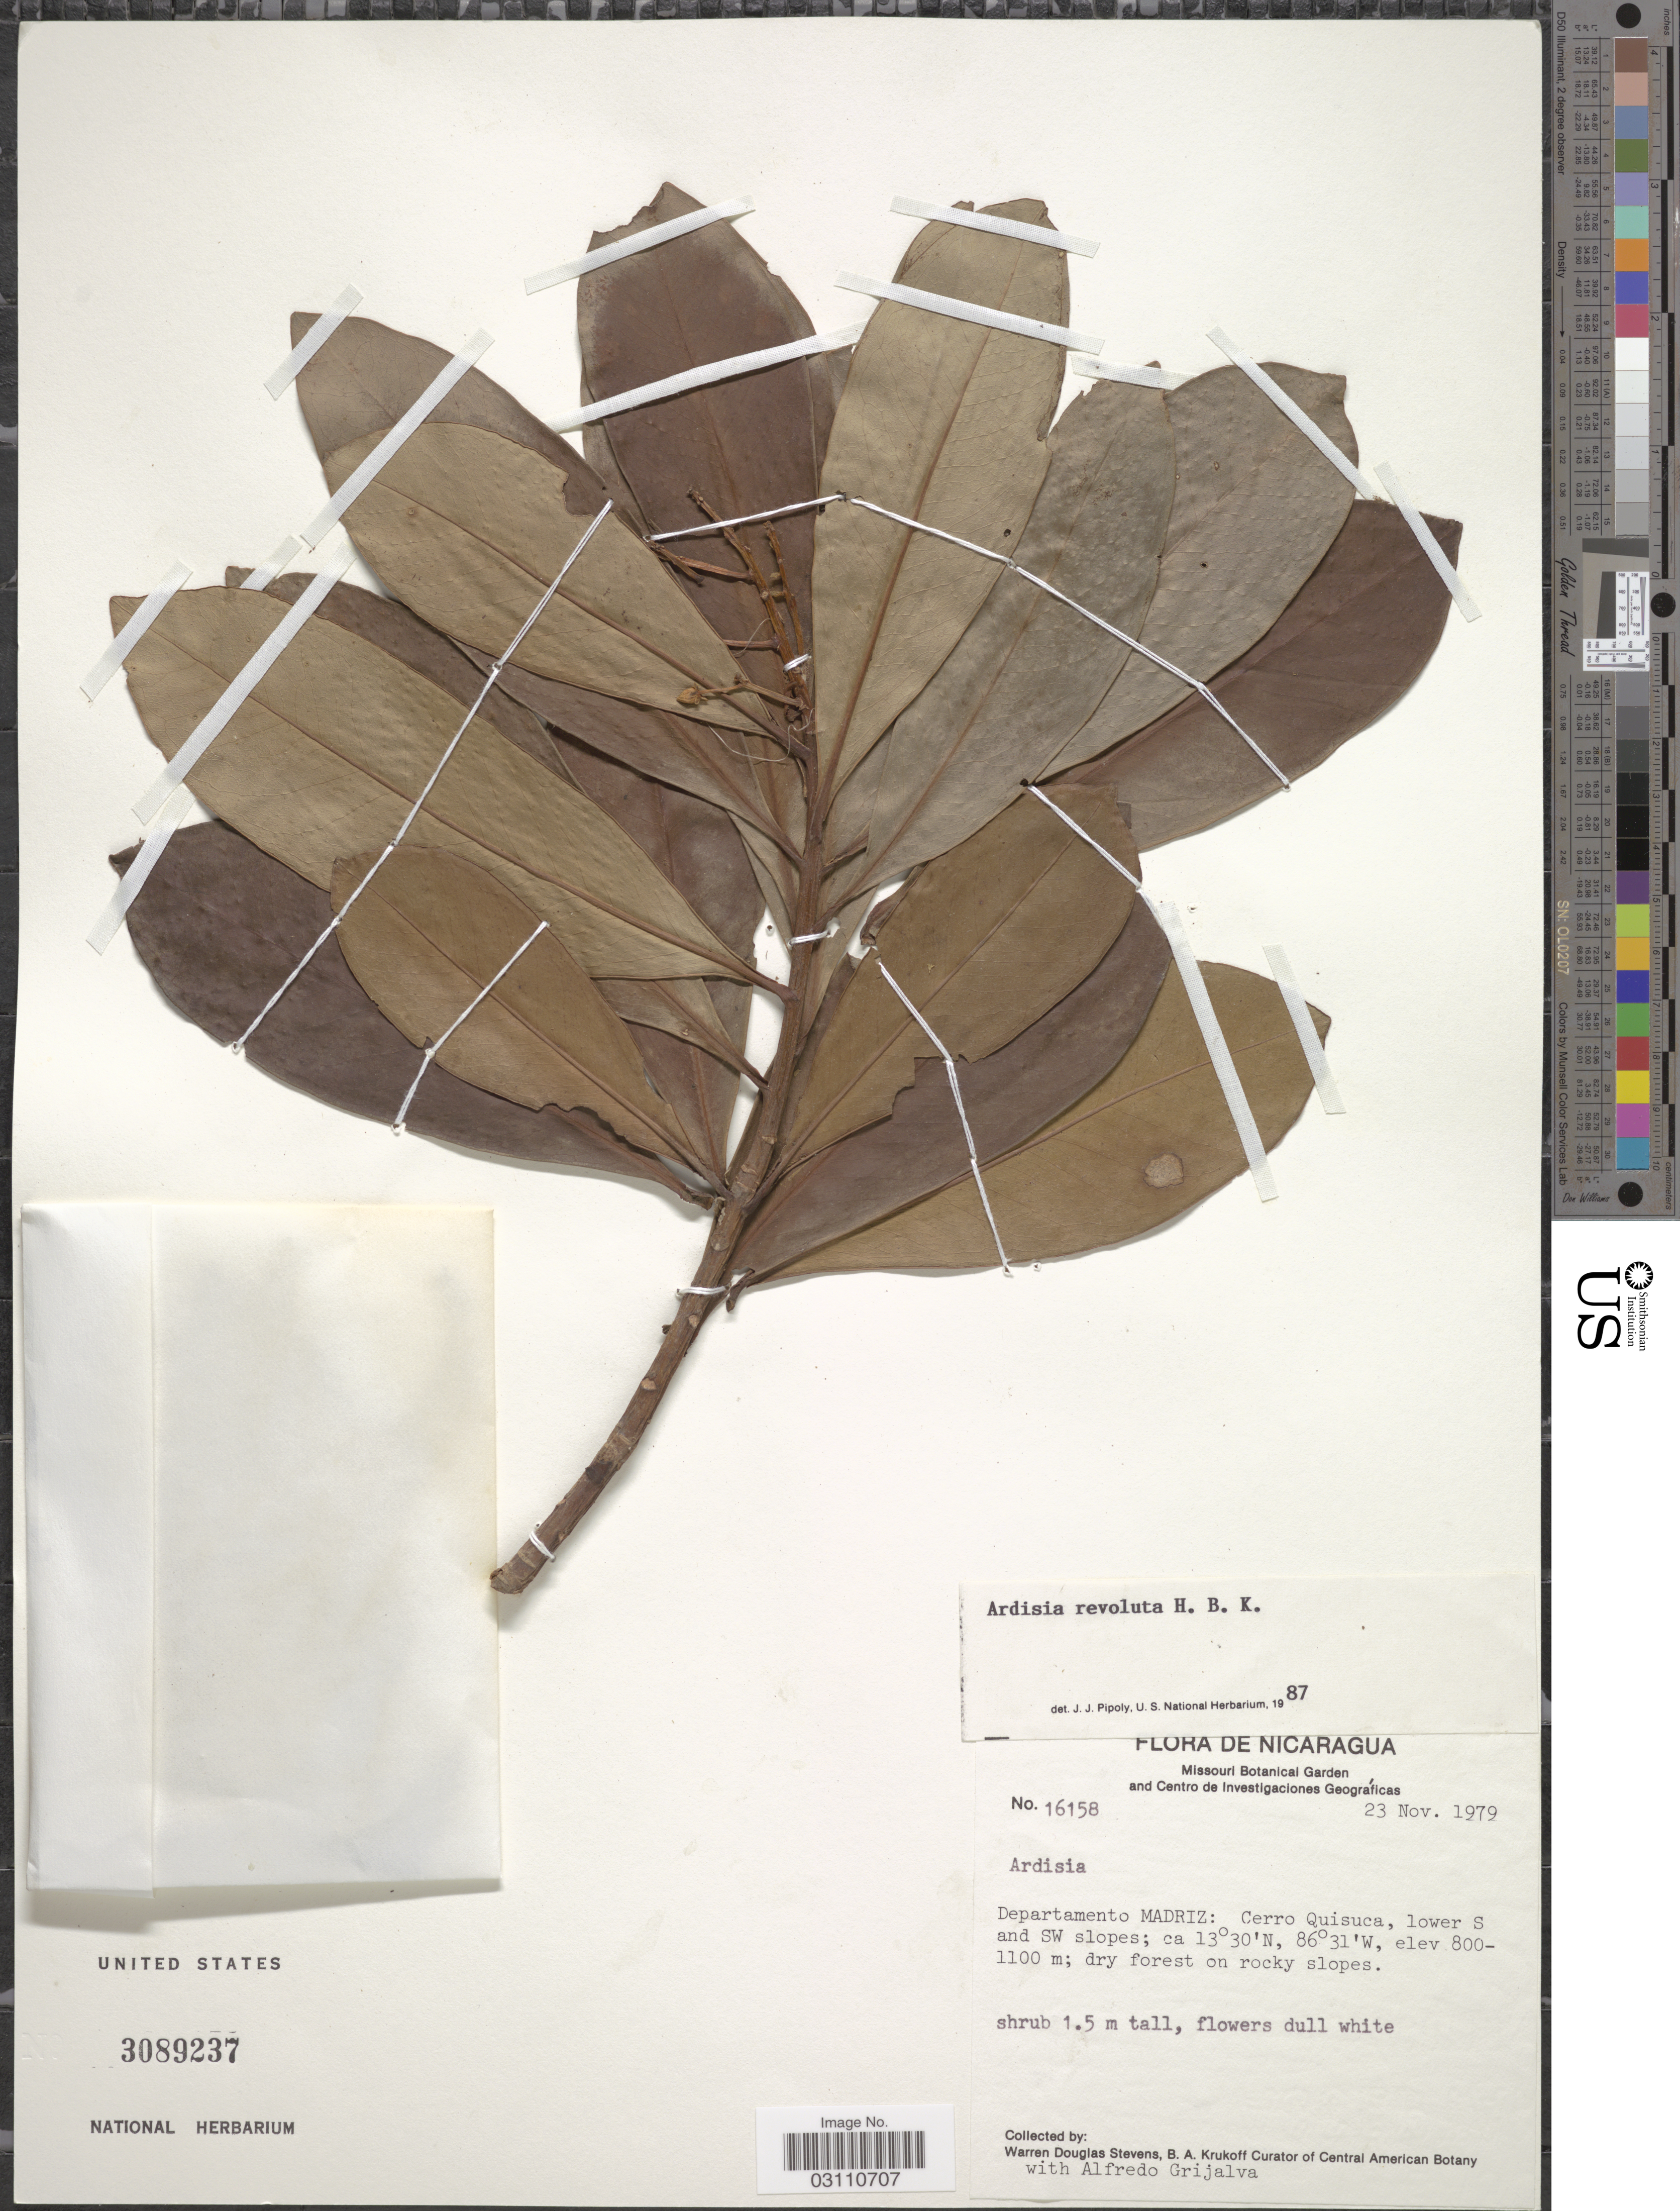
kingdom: Plantae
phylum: Tracheophyta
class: Magnoliopsida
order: Ericales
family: Primulaceae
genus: Ardisia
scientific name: Ardisia revoluta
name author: Kunth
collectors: W. D. Stevens & A. Grijalva P.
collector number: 16158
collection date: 1979-11-23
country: Nicaragua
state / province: Madriz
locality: Departamento Madriz: Cerro Quisuca, lower S and SW slopes.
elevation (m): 800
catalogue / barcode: US 3089237